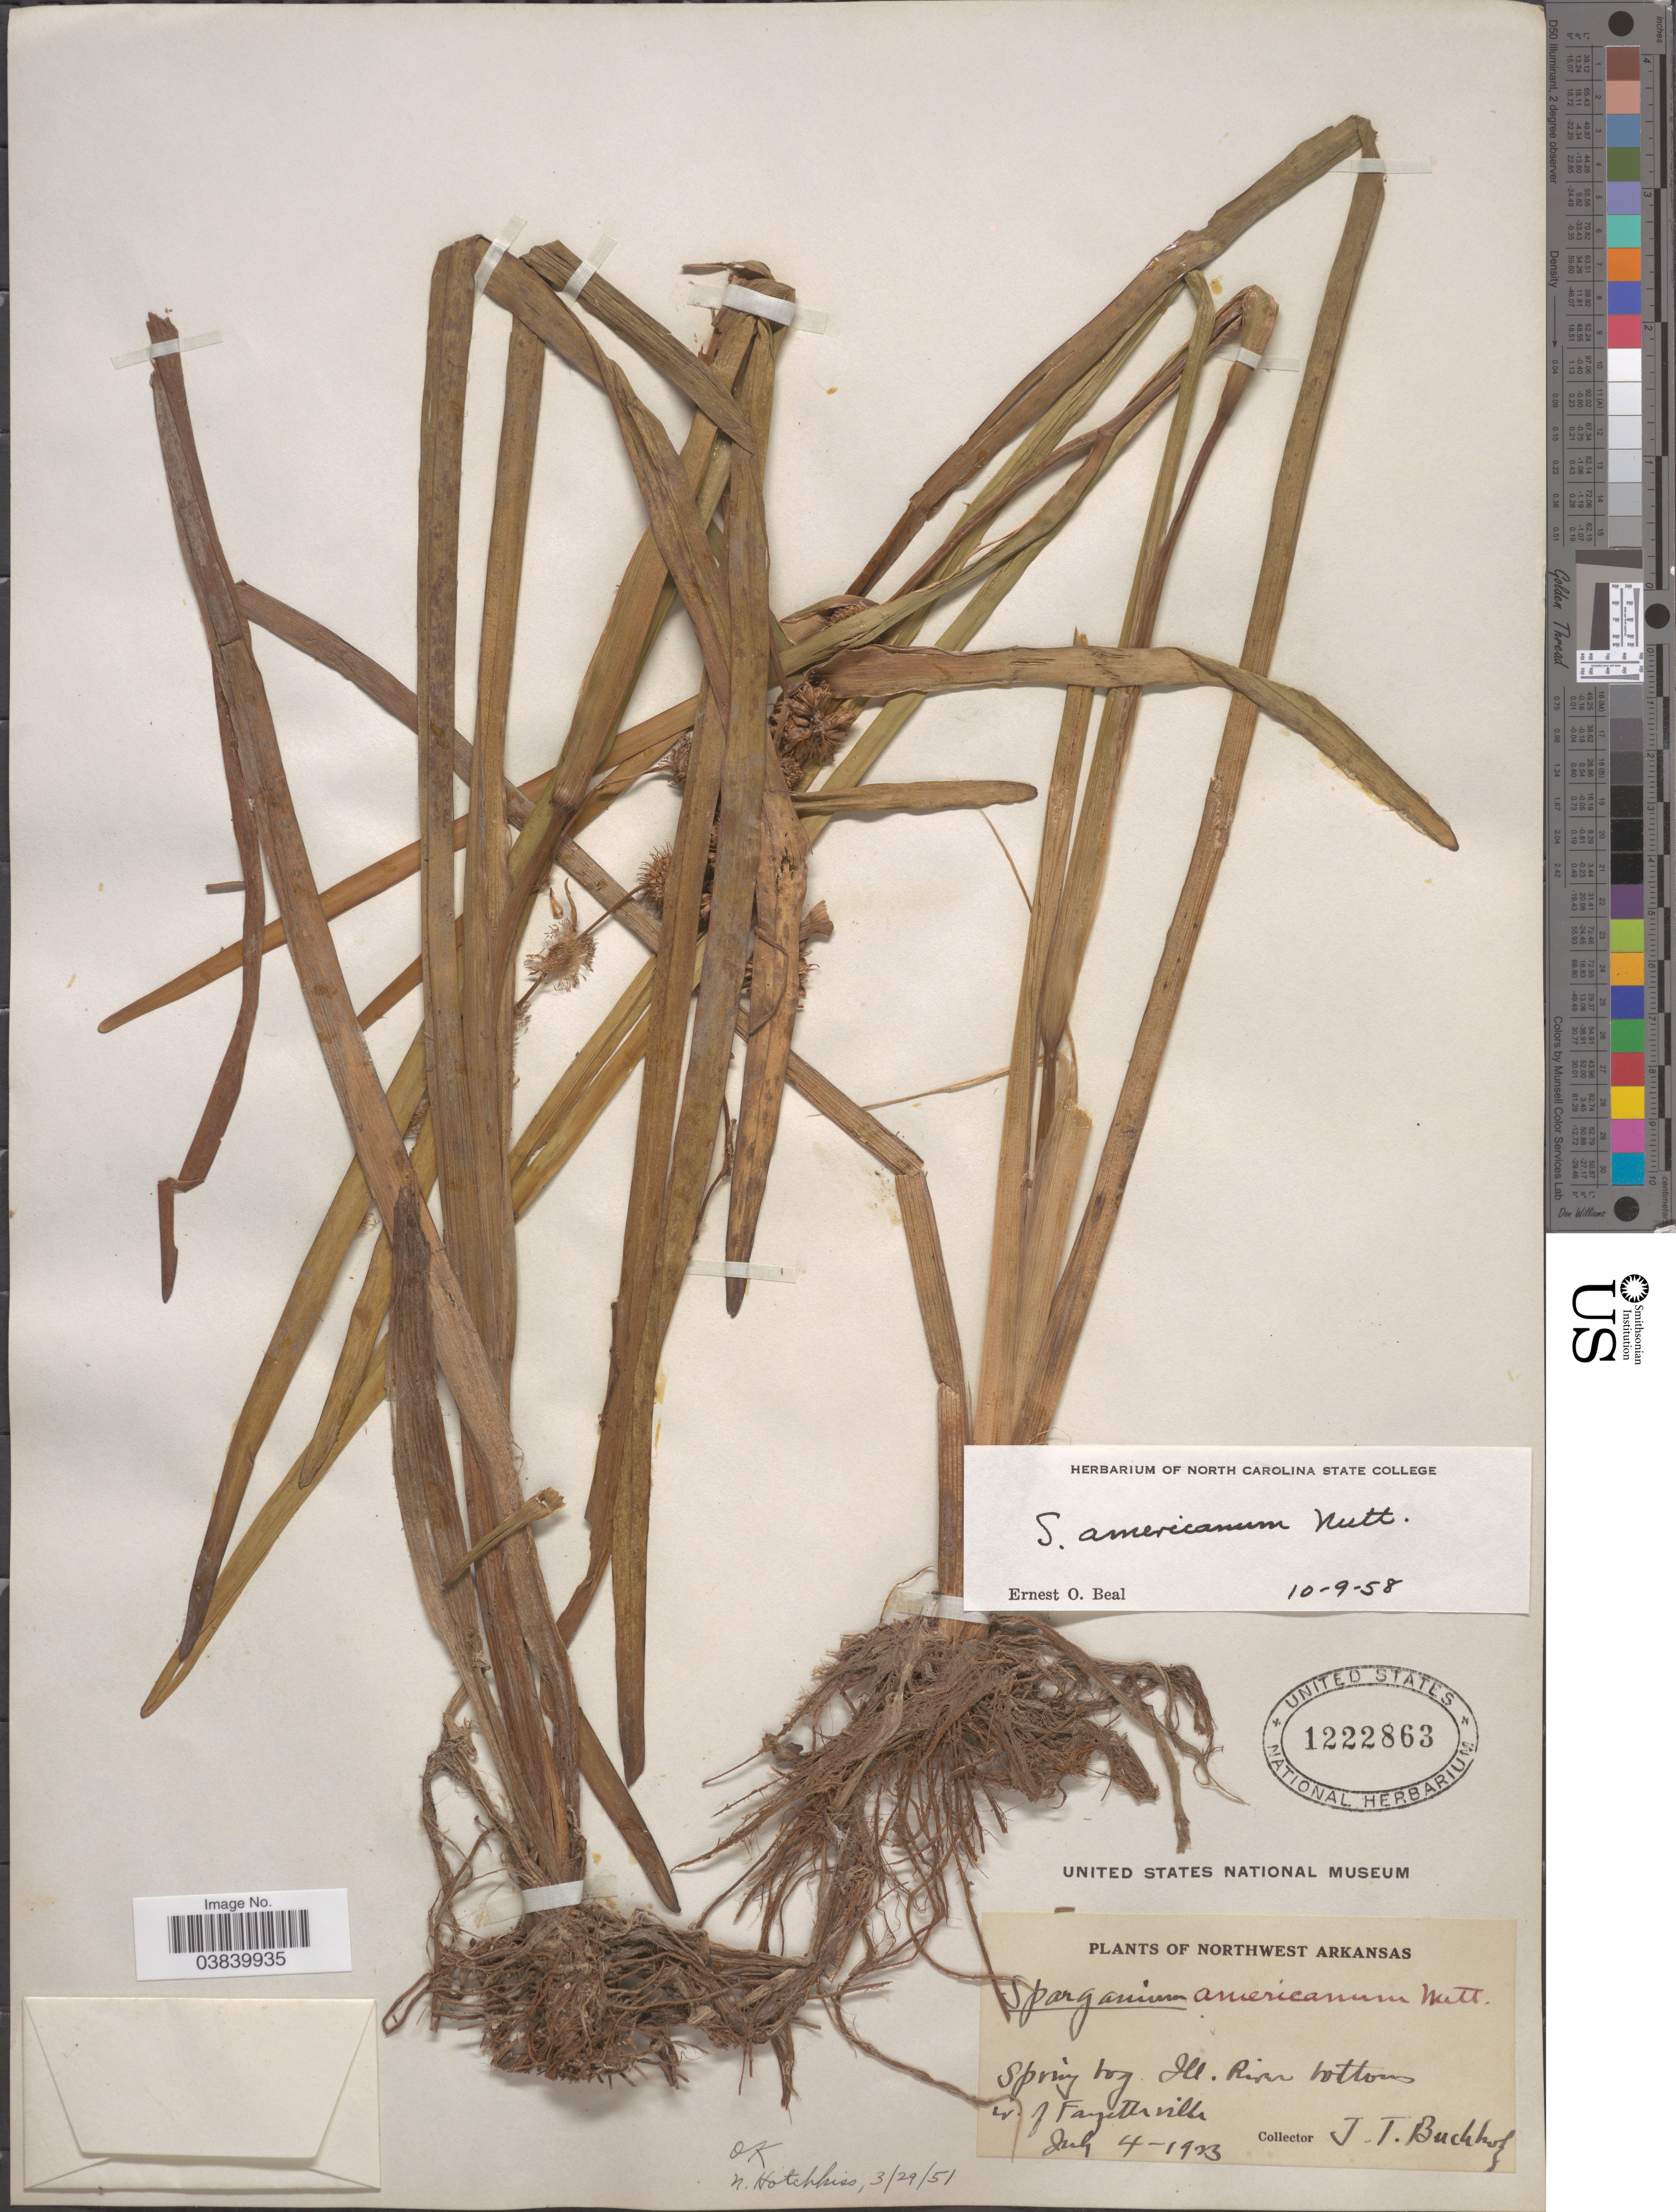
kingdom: Plantae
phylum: Tracheophyta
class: Liliopsida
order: Poales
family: Typhaceae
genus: Sparganium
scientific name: Sparganium americanum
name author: Nutt.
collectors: J. T. Buckley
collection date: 1923-07-04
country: United States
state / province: Arkansas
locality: Northwest Arkansas. Spring bog, Ill. River bottoms W. of Fayetteville.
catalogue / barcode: US 1222863